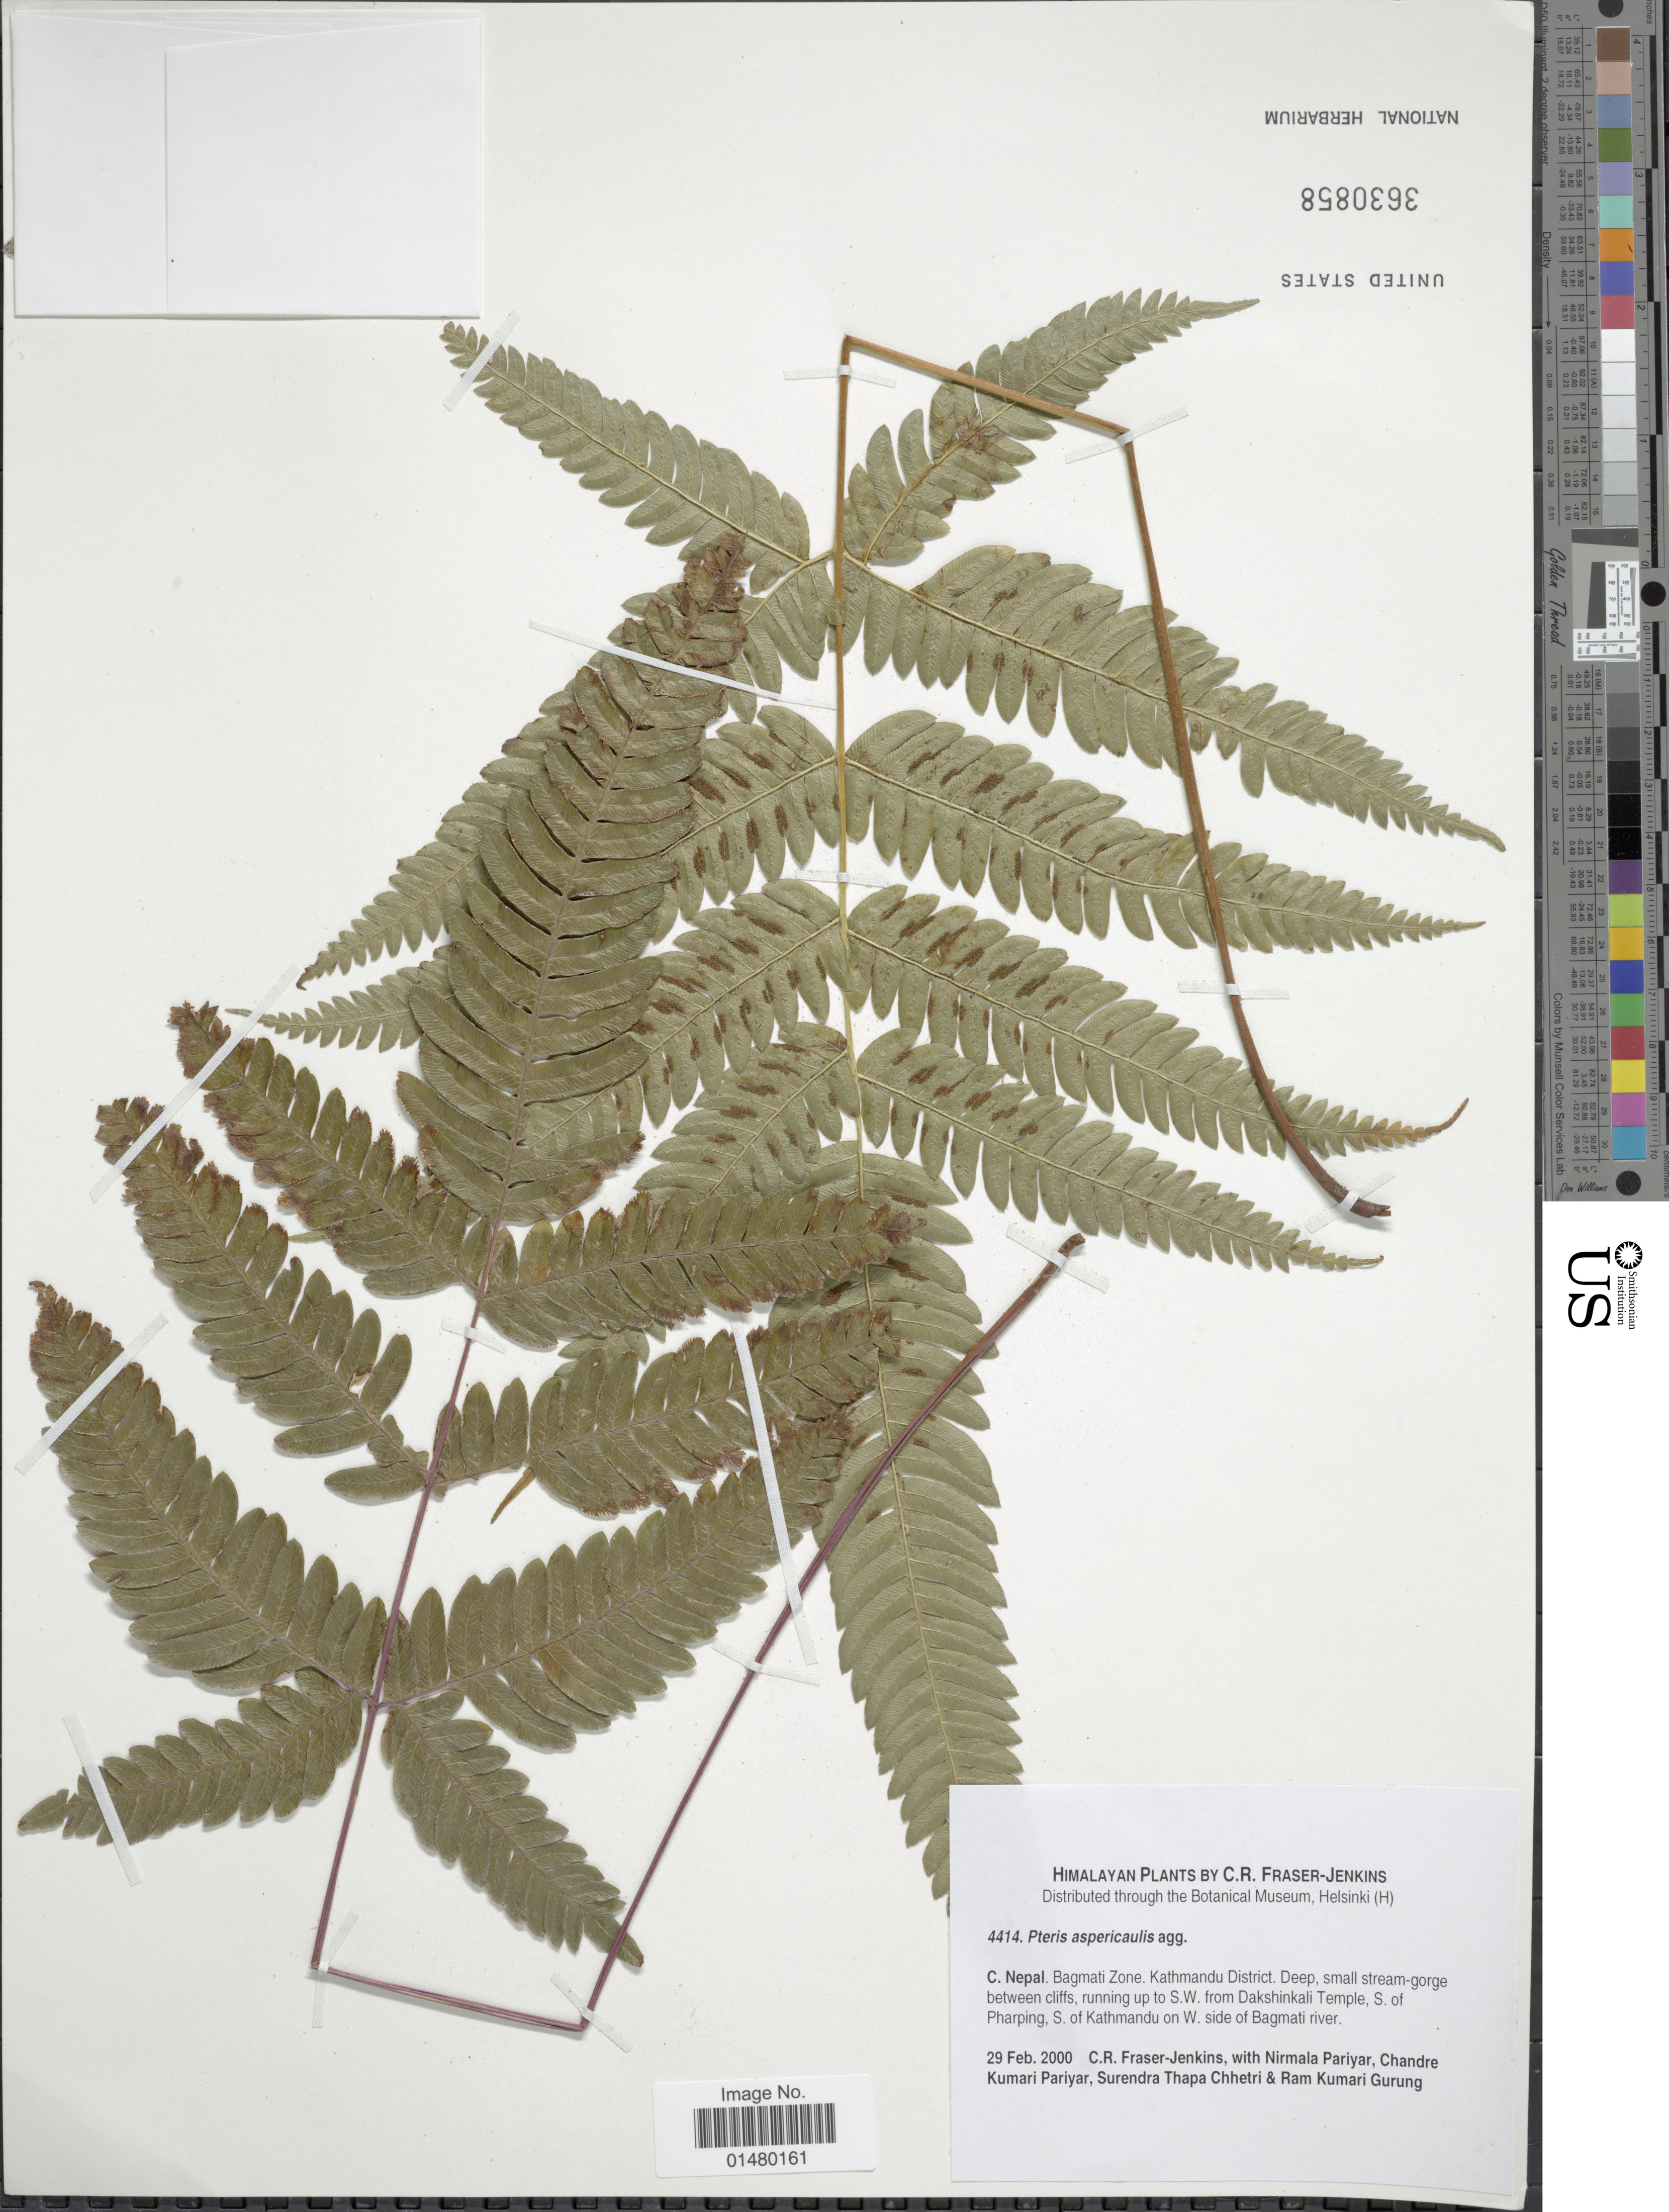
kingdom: Plantae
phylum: Tracheophyta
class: Polypodiopsida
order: Polypodiales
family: Pteridaceae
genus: Pteris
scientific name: Pteris aspericaulis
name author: Wall. ex Hieron.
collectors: C. R. Fraser-Jenkins, N. Pariyar, C. Pariyar, S. Chhetri & R. Gurung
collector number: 4414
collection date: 2000-02-29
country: Nepal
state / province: Bagmati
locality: C Nepal. Bagmati Zone. kathmandu District, running up to S.W. from Dakshinkali Temple, S. of Pharping, S. of Kathmandu on W side of Bagmati river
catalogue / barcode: US 3630858